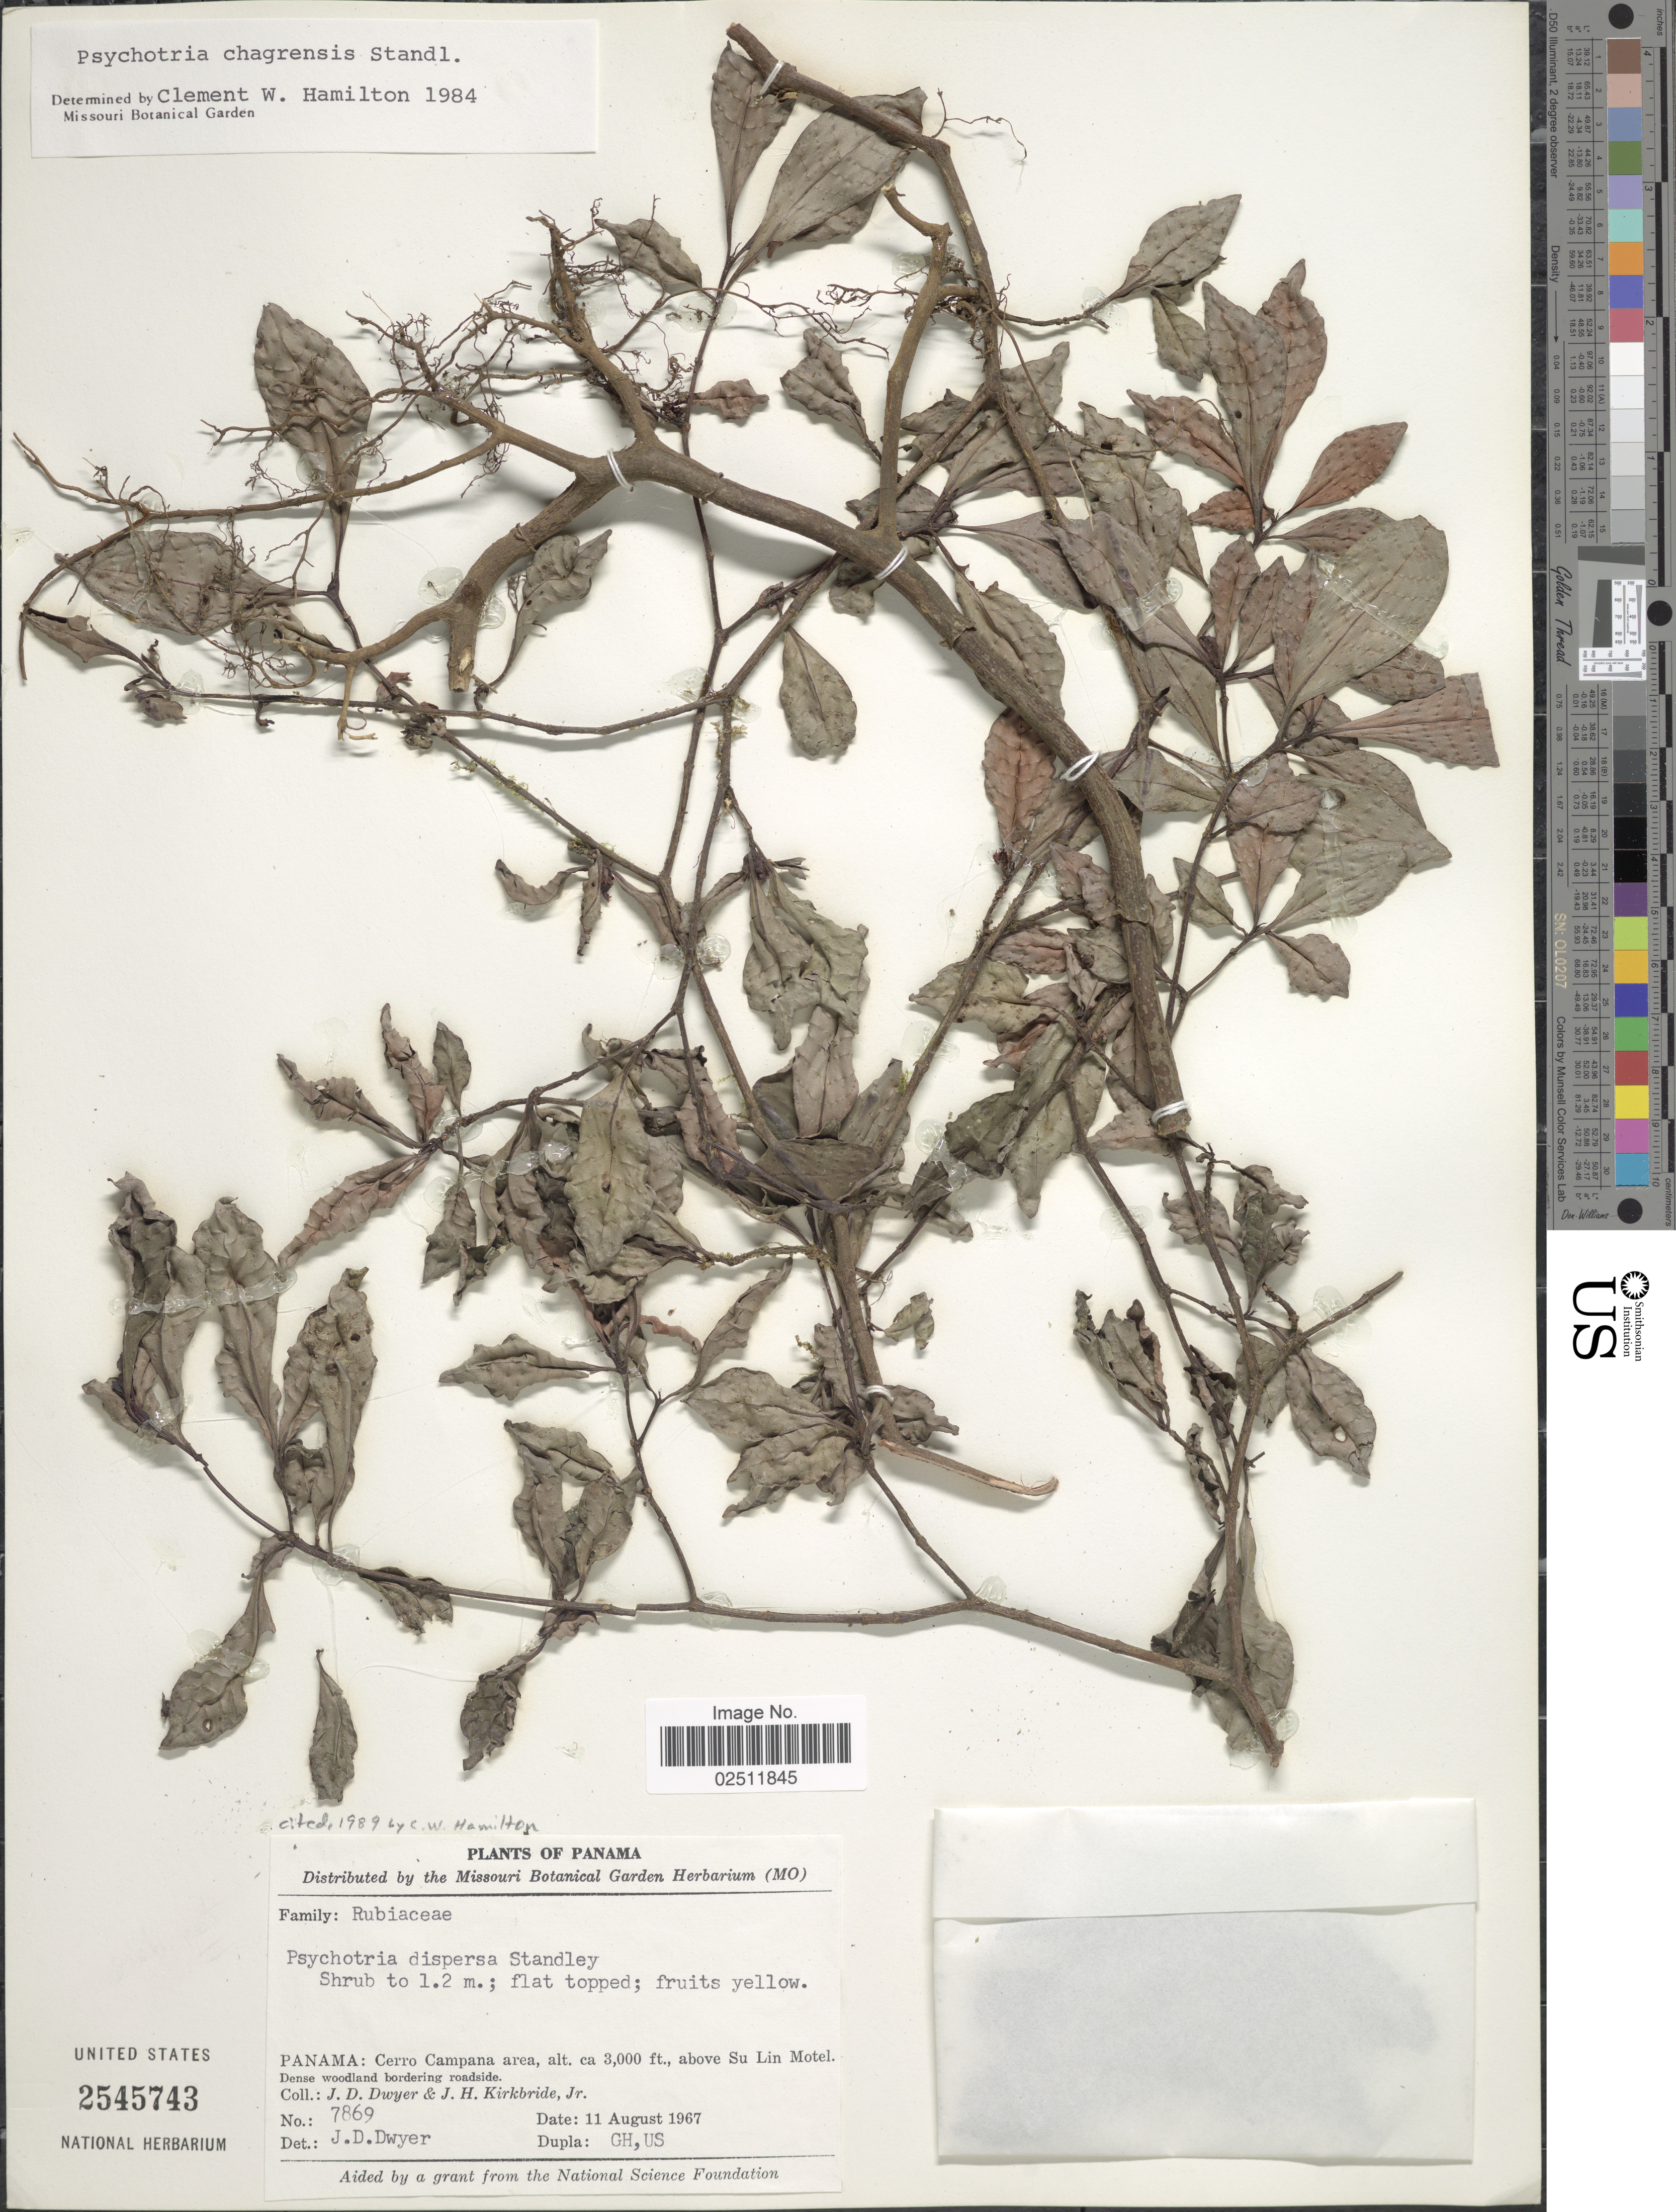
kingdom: Plantae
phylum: Tracheophyta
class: Magnoliopsida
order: Gentianales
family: Rubiaceae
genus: Psychotria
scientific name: Psychotria chagrensis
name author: Standl.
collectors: J. D. Dwyer & J. H. Kirkbride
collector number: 7869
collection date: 1967-08-11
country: Panama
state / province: Panamá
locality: Cerro Campana area, above Su Lin Motel.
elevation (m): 914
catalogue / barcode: US 2545743